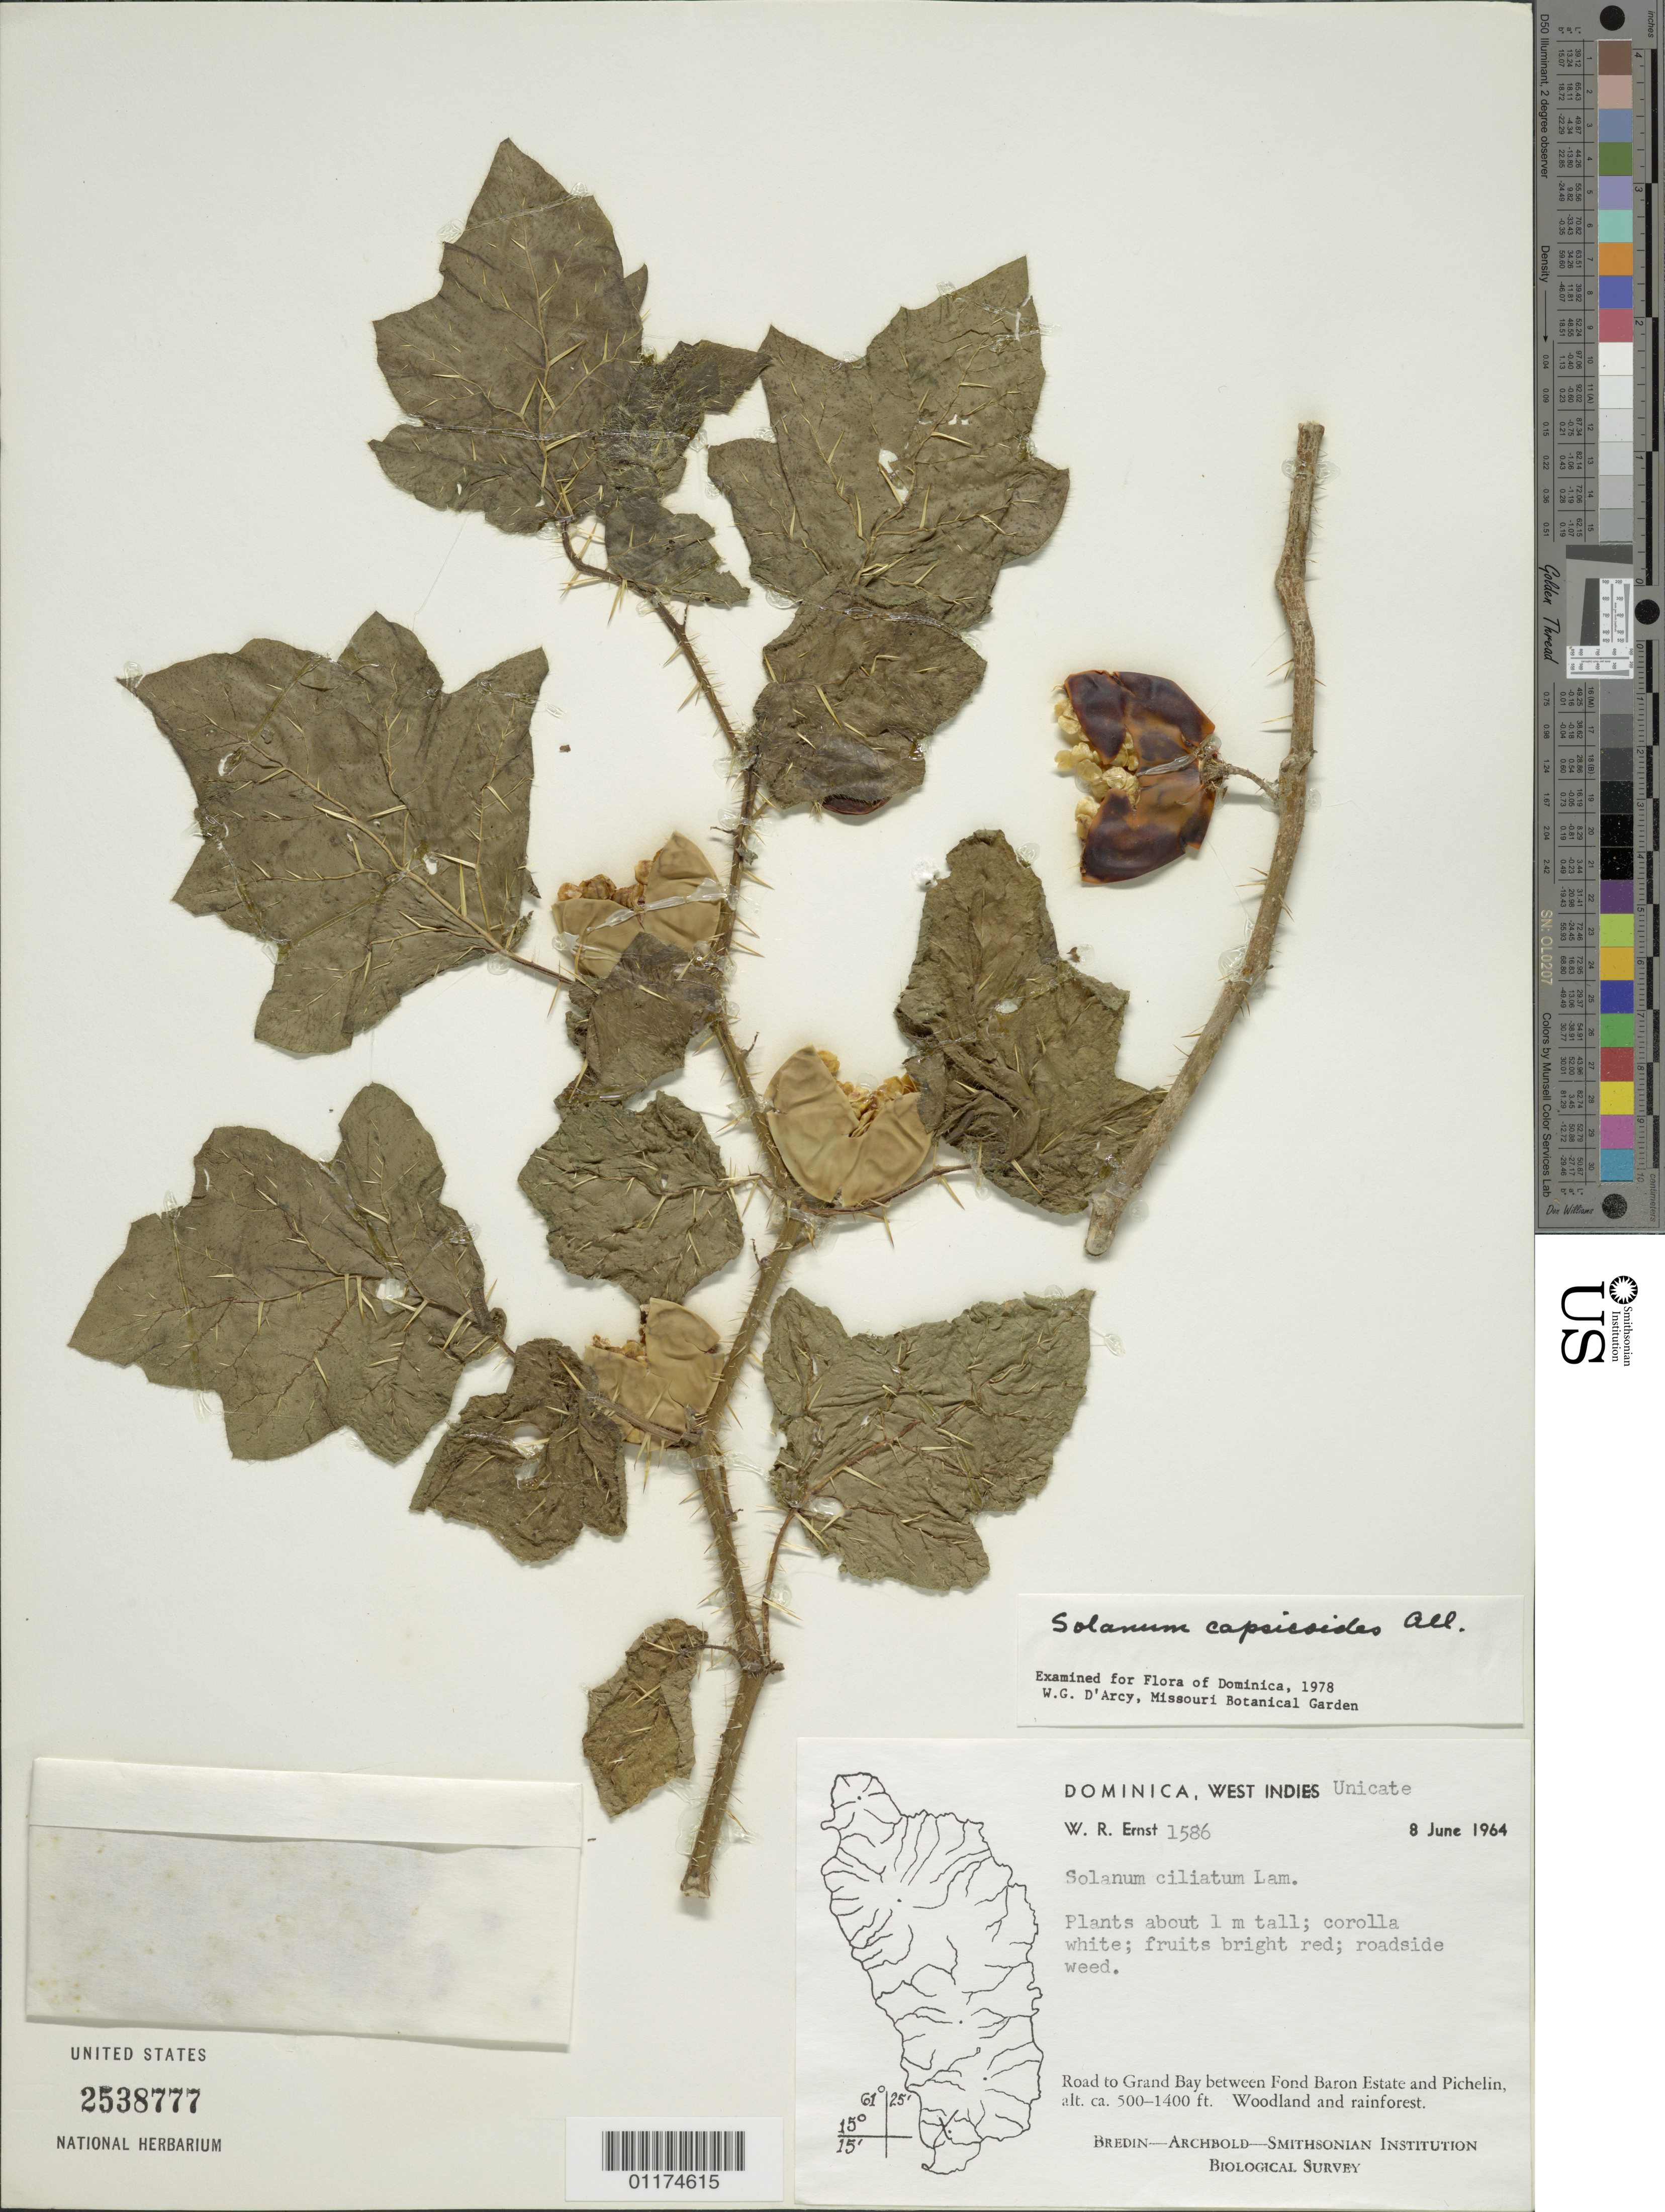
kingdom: Plantae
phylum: Tracheophyta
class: Magnoliopsida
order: Solanales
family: Solanaceae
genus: Solanum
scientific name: Solanum capsicoides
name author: All.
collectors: W. R. Ernst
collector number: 1586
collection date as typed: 08 Jun 1964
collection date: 1964-06-08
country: Dominica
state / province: St. Luke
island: Dominica I.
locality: Road to Grand Bay between Fond Baron Estate and Pichelin. Woodland and rainforest.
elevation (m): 152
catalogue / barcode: US 2538777